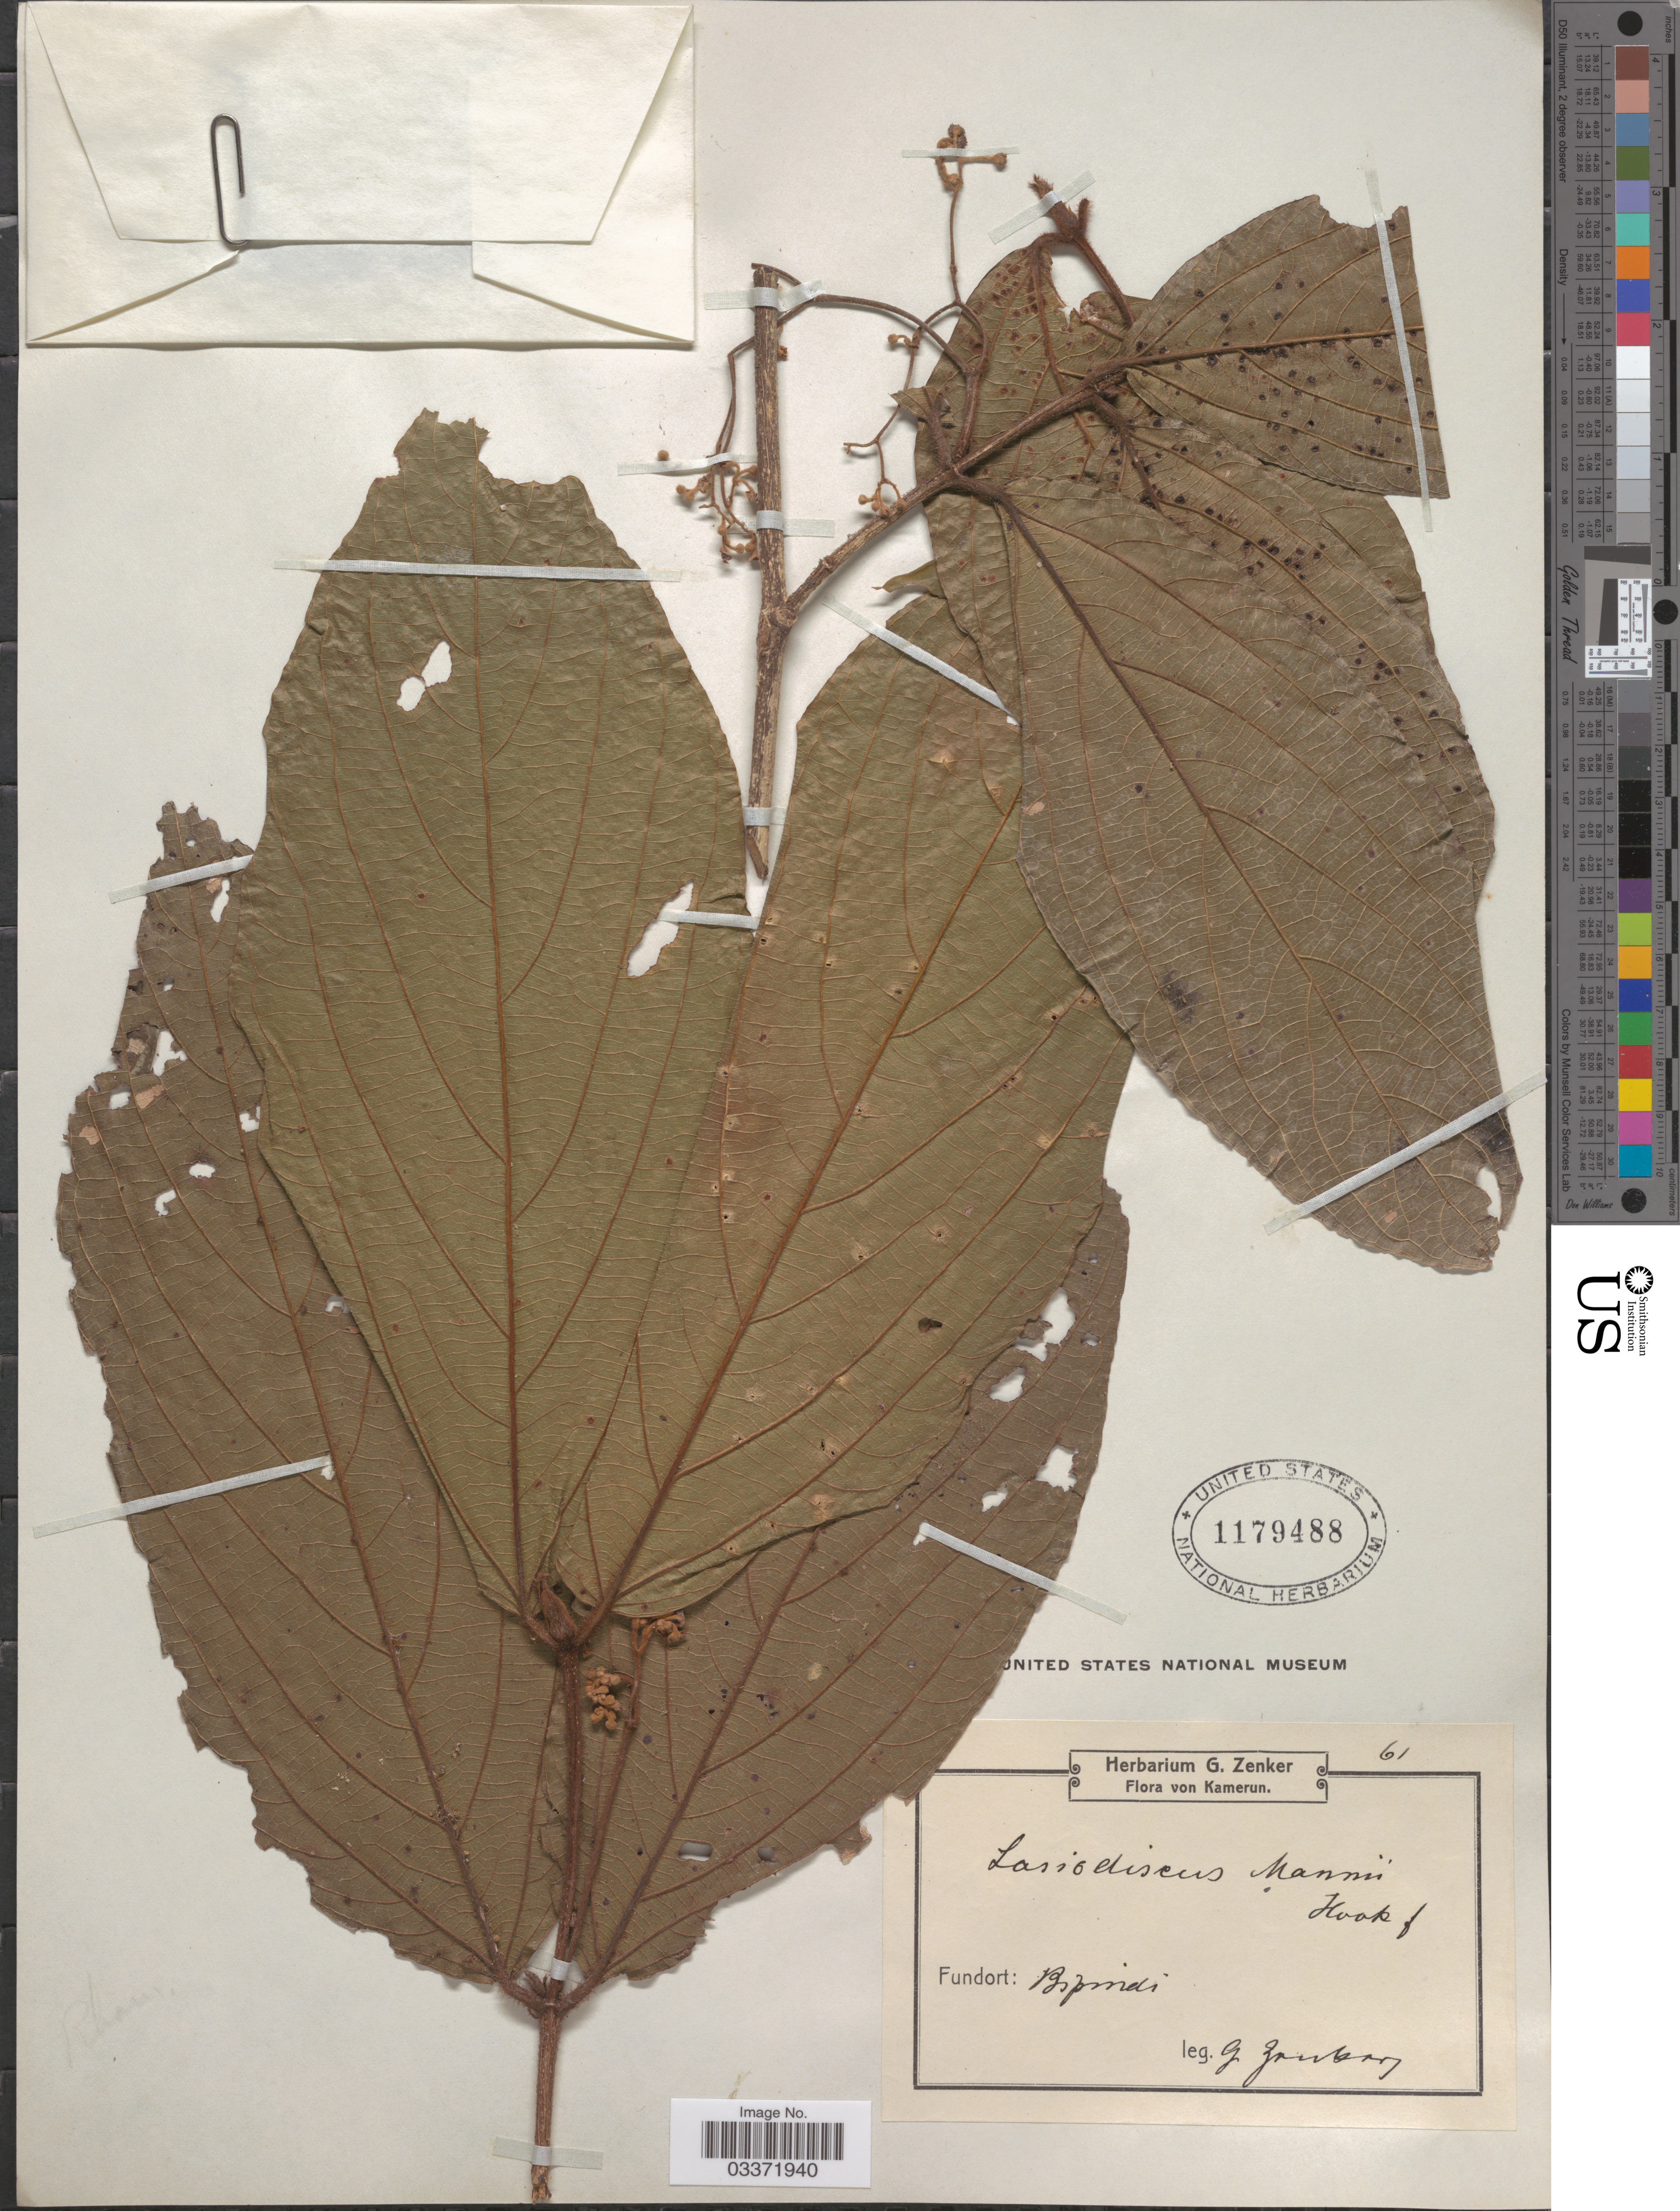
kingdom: Plantae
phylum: Tracheophyta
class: Magnoliopsida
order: Rosales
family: Rhamnaceae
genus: Lasiodiscus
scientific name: Lasiodiscus mannii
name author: Hook. f.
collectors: G. A. Zenker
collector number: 61?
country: Cameroon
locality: Kamerun. Bipindi.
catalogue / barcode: US 1179488